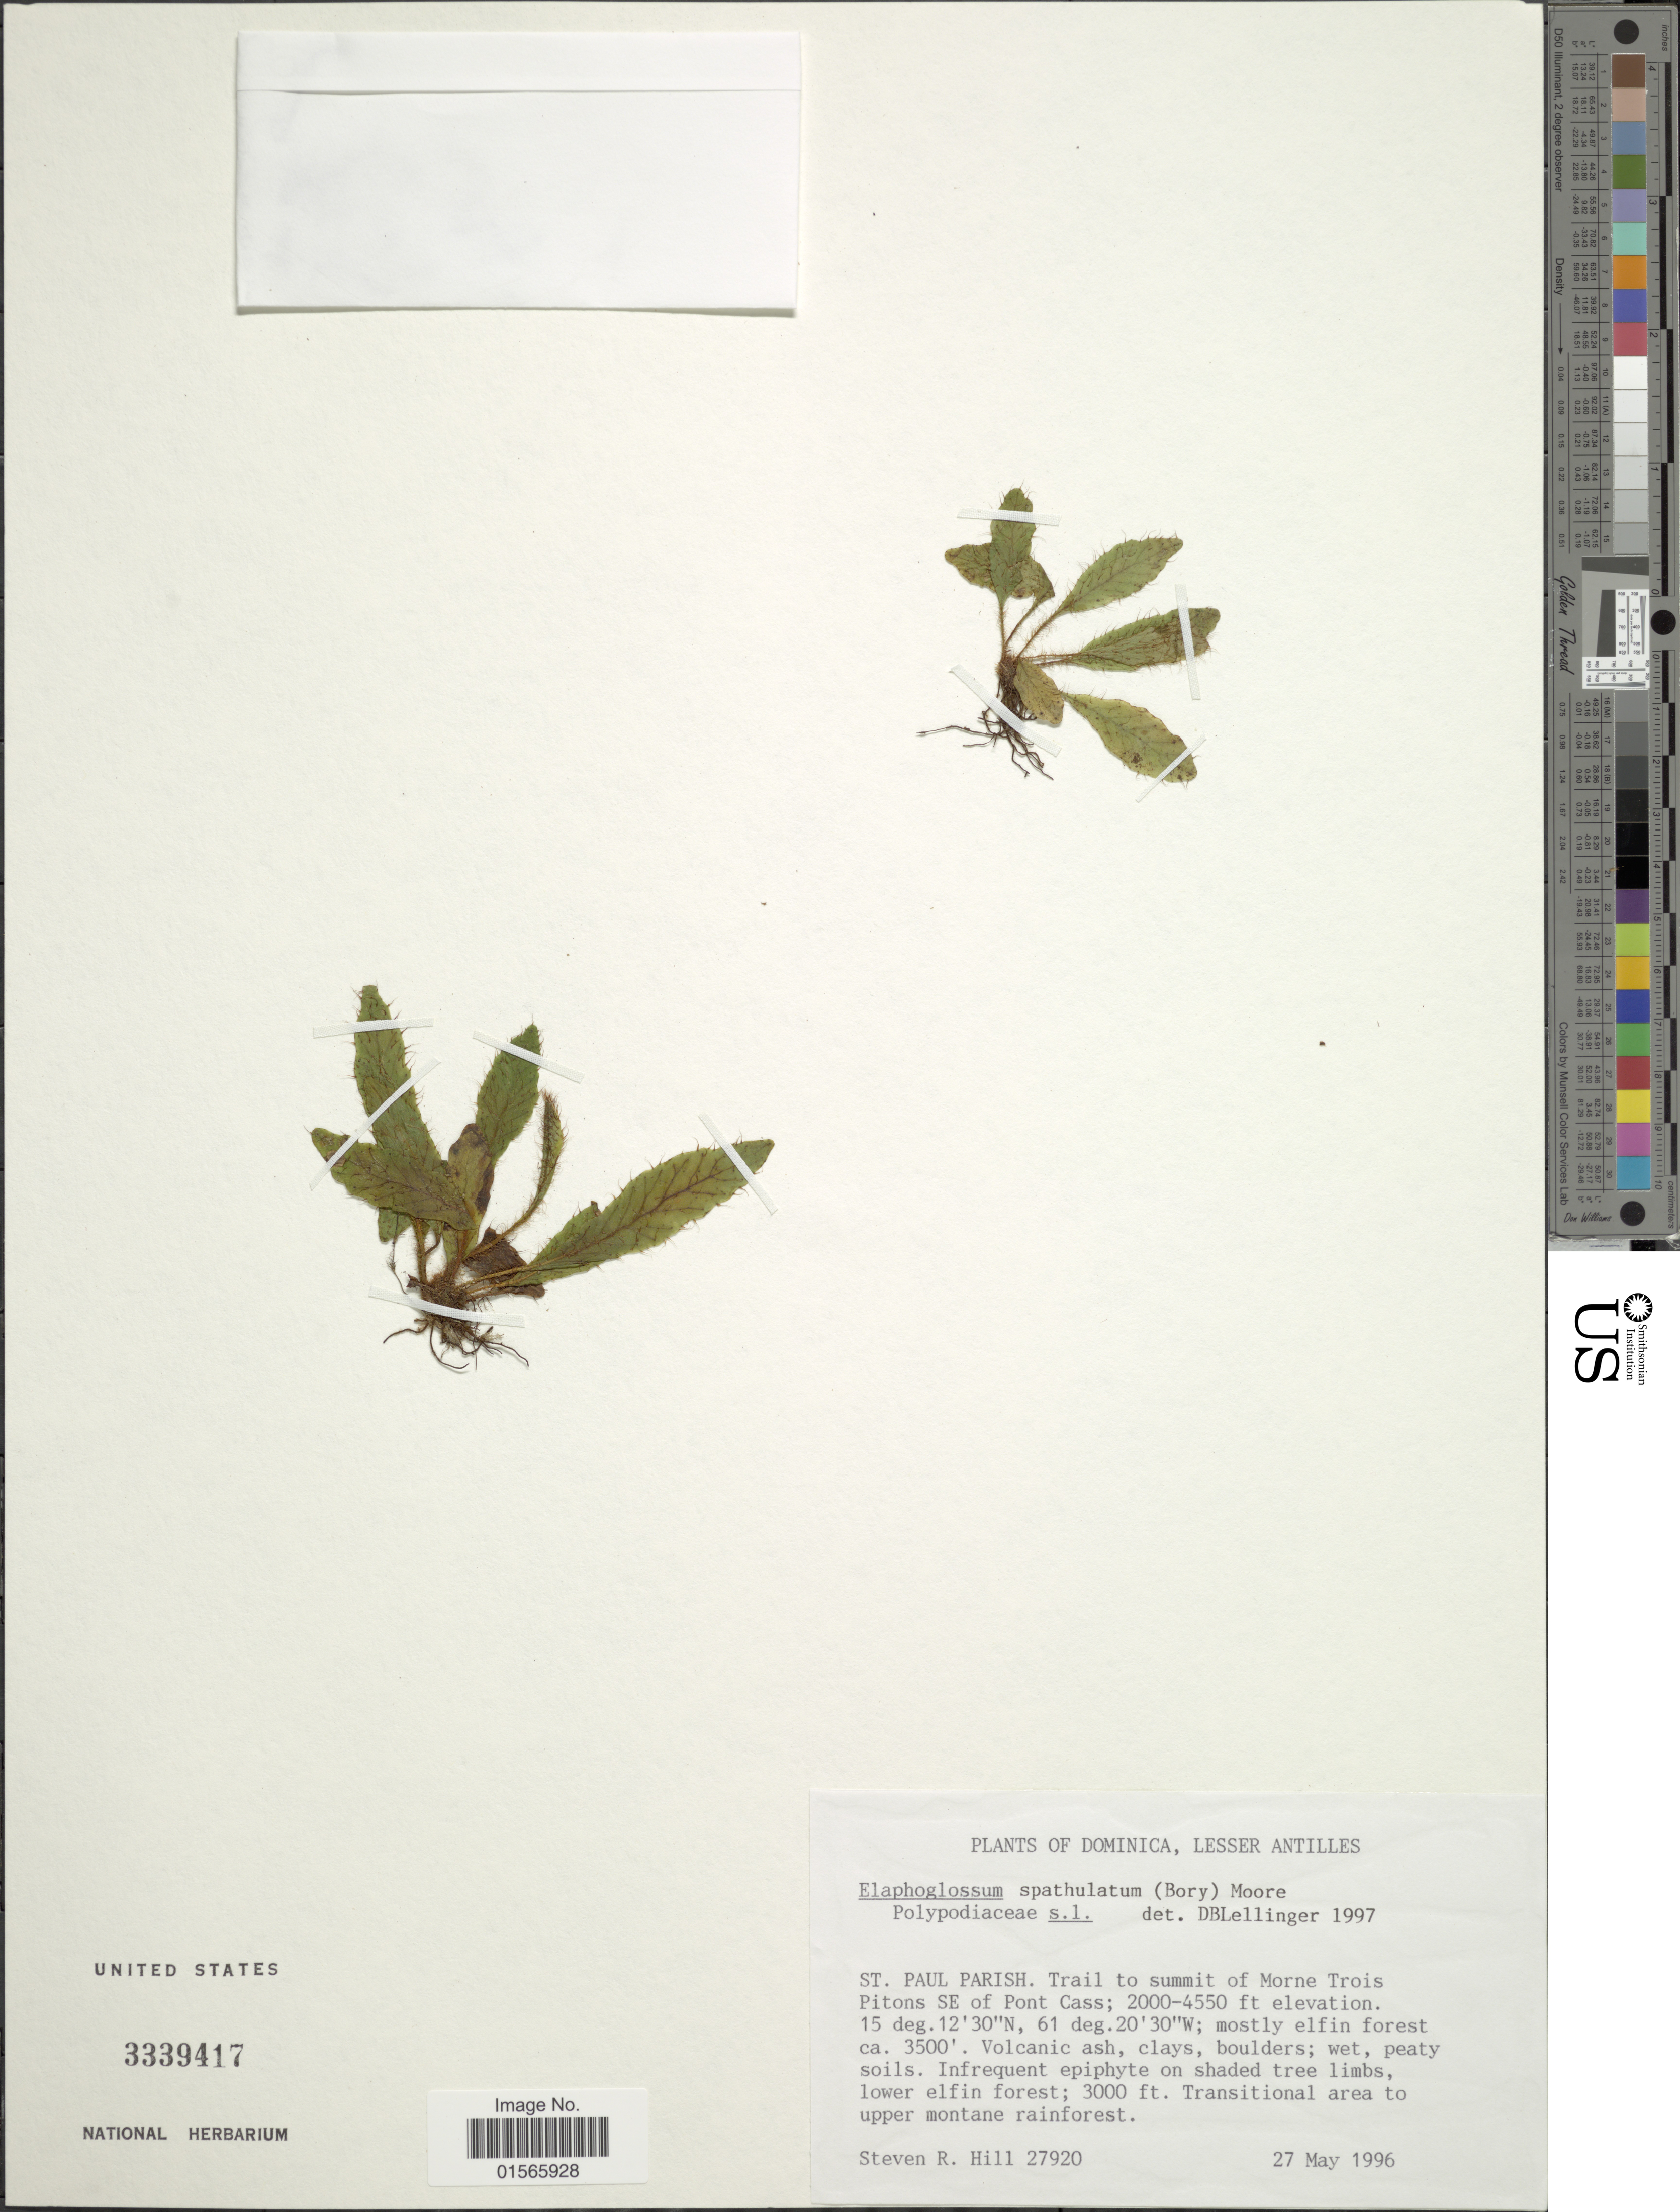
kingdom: Plantae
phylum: Tracheophyta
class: Polypodiopsida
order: Polypodiales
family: Dryopteridaceae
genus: Elaphoglossum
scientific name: Elaphoglossum spathulatum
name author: (Bory) T. Moore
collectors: S. R. Hill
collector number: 27920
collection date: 1996-05-27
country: Dominica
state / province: St. Paul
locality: Lesser Antilles, St Paul Parish. Trail to summit of Morne Trois Pitons SE of Cass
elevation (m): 610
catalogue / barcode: US 3339417